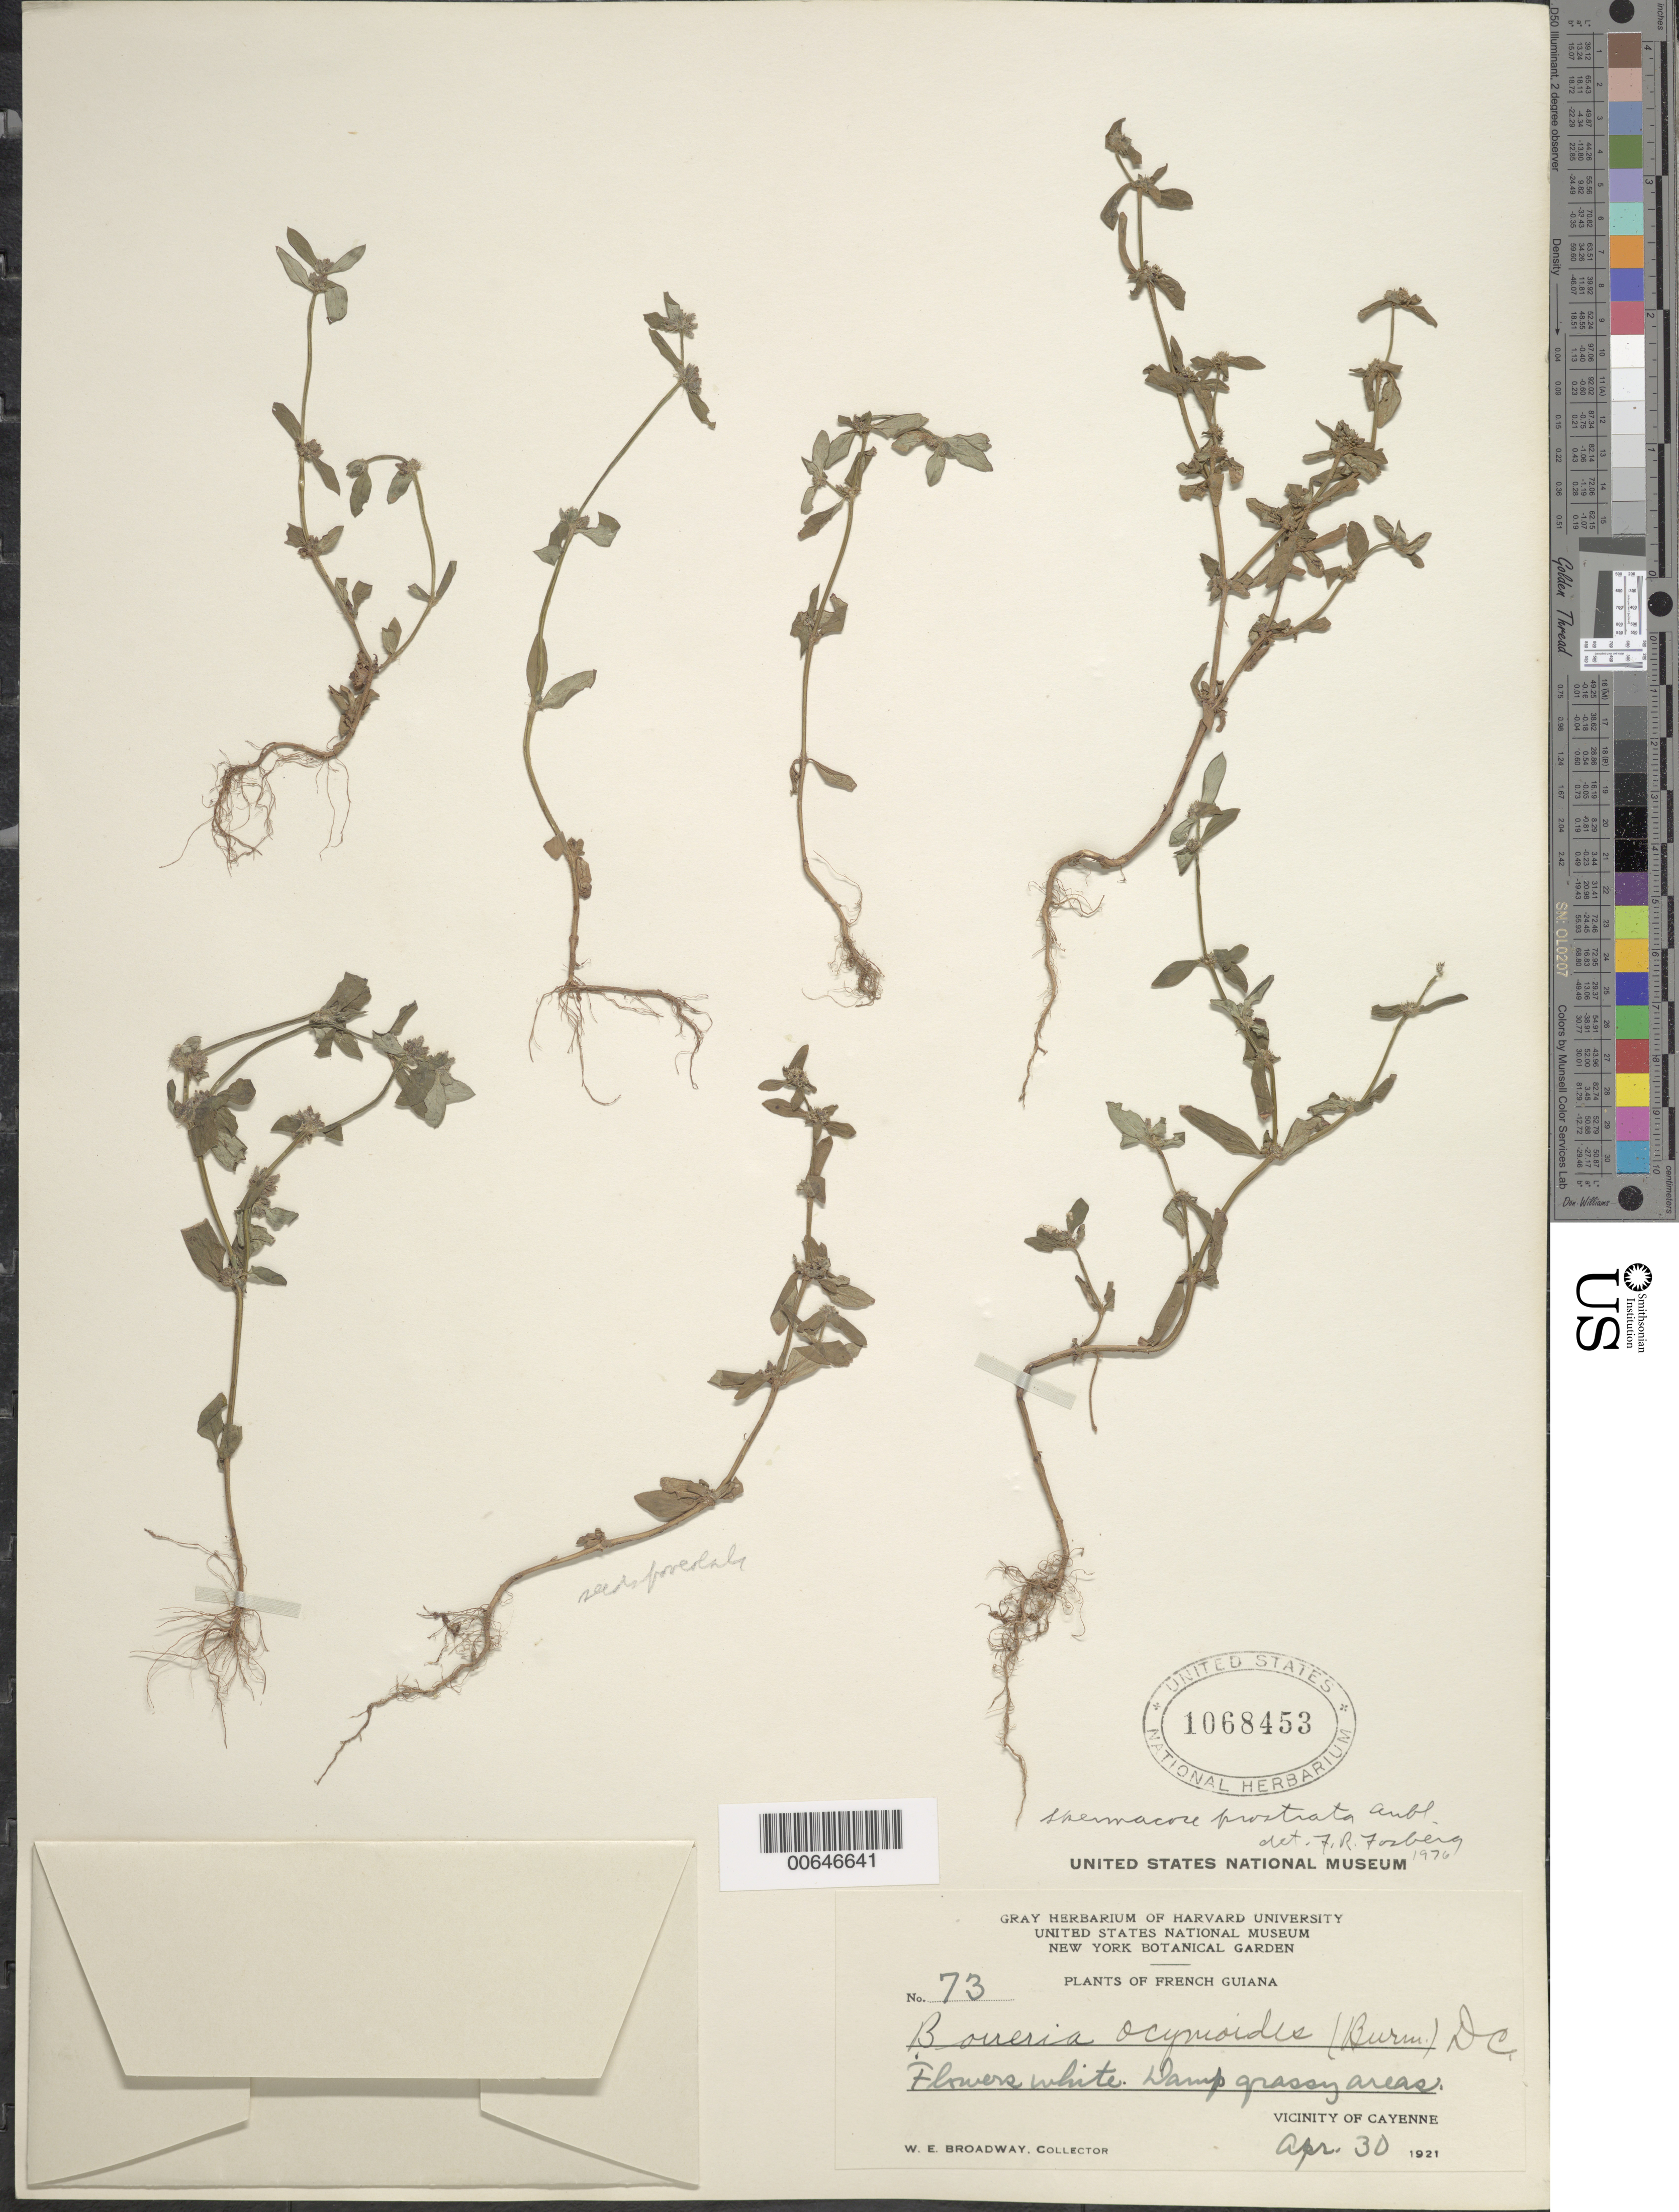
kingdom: Plantae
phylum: Tracheophyta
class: Magnoliopsida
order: Gentianales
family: Rubiaceae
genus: Borreria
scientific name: Borreria prostrata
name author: (Aubl.) Miq.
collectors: W. E. Broadway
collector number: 73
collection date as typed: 30-Apr-21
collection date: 1921-04-30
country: French Guiana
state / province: Cayenne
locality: Cayenne, vic.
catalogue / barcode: US 1068453